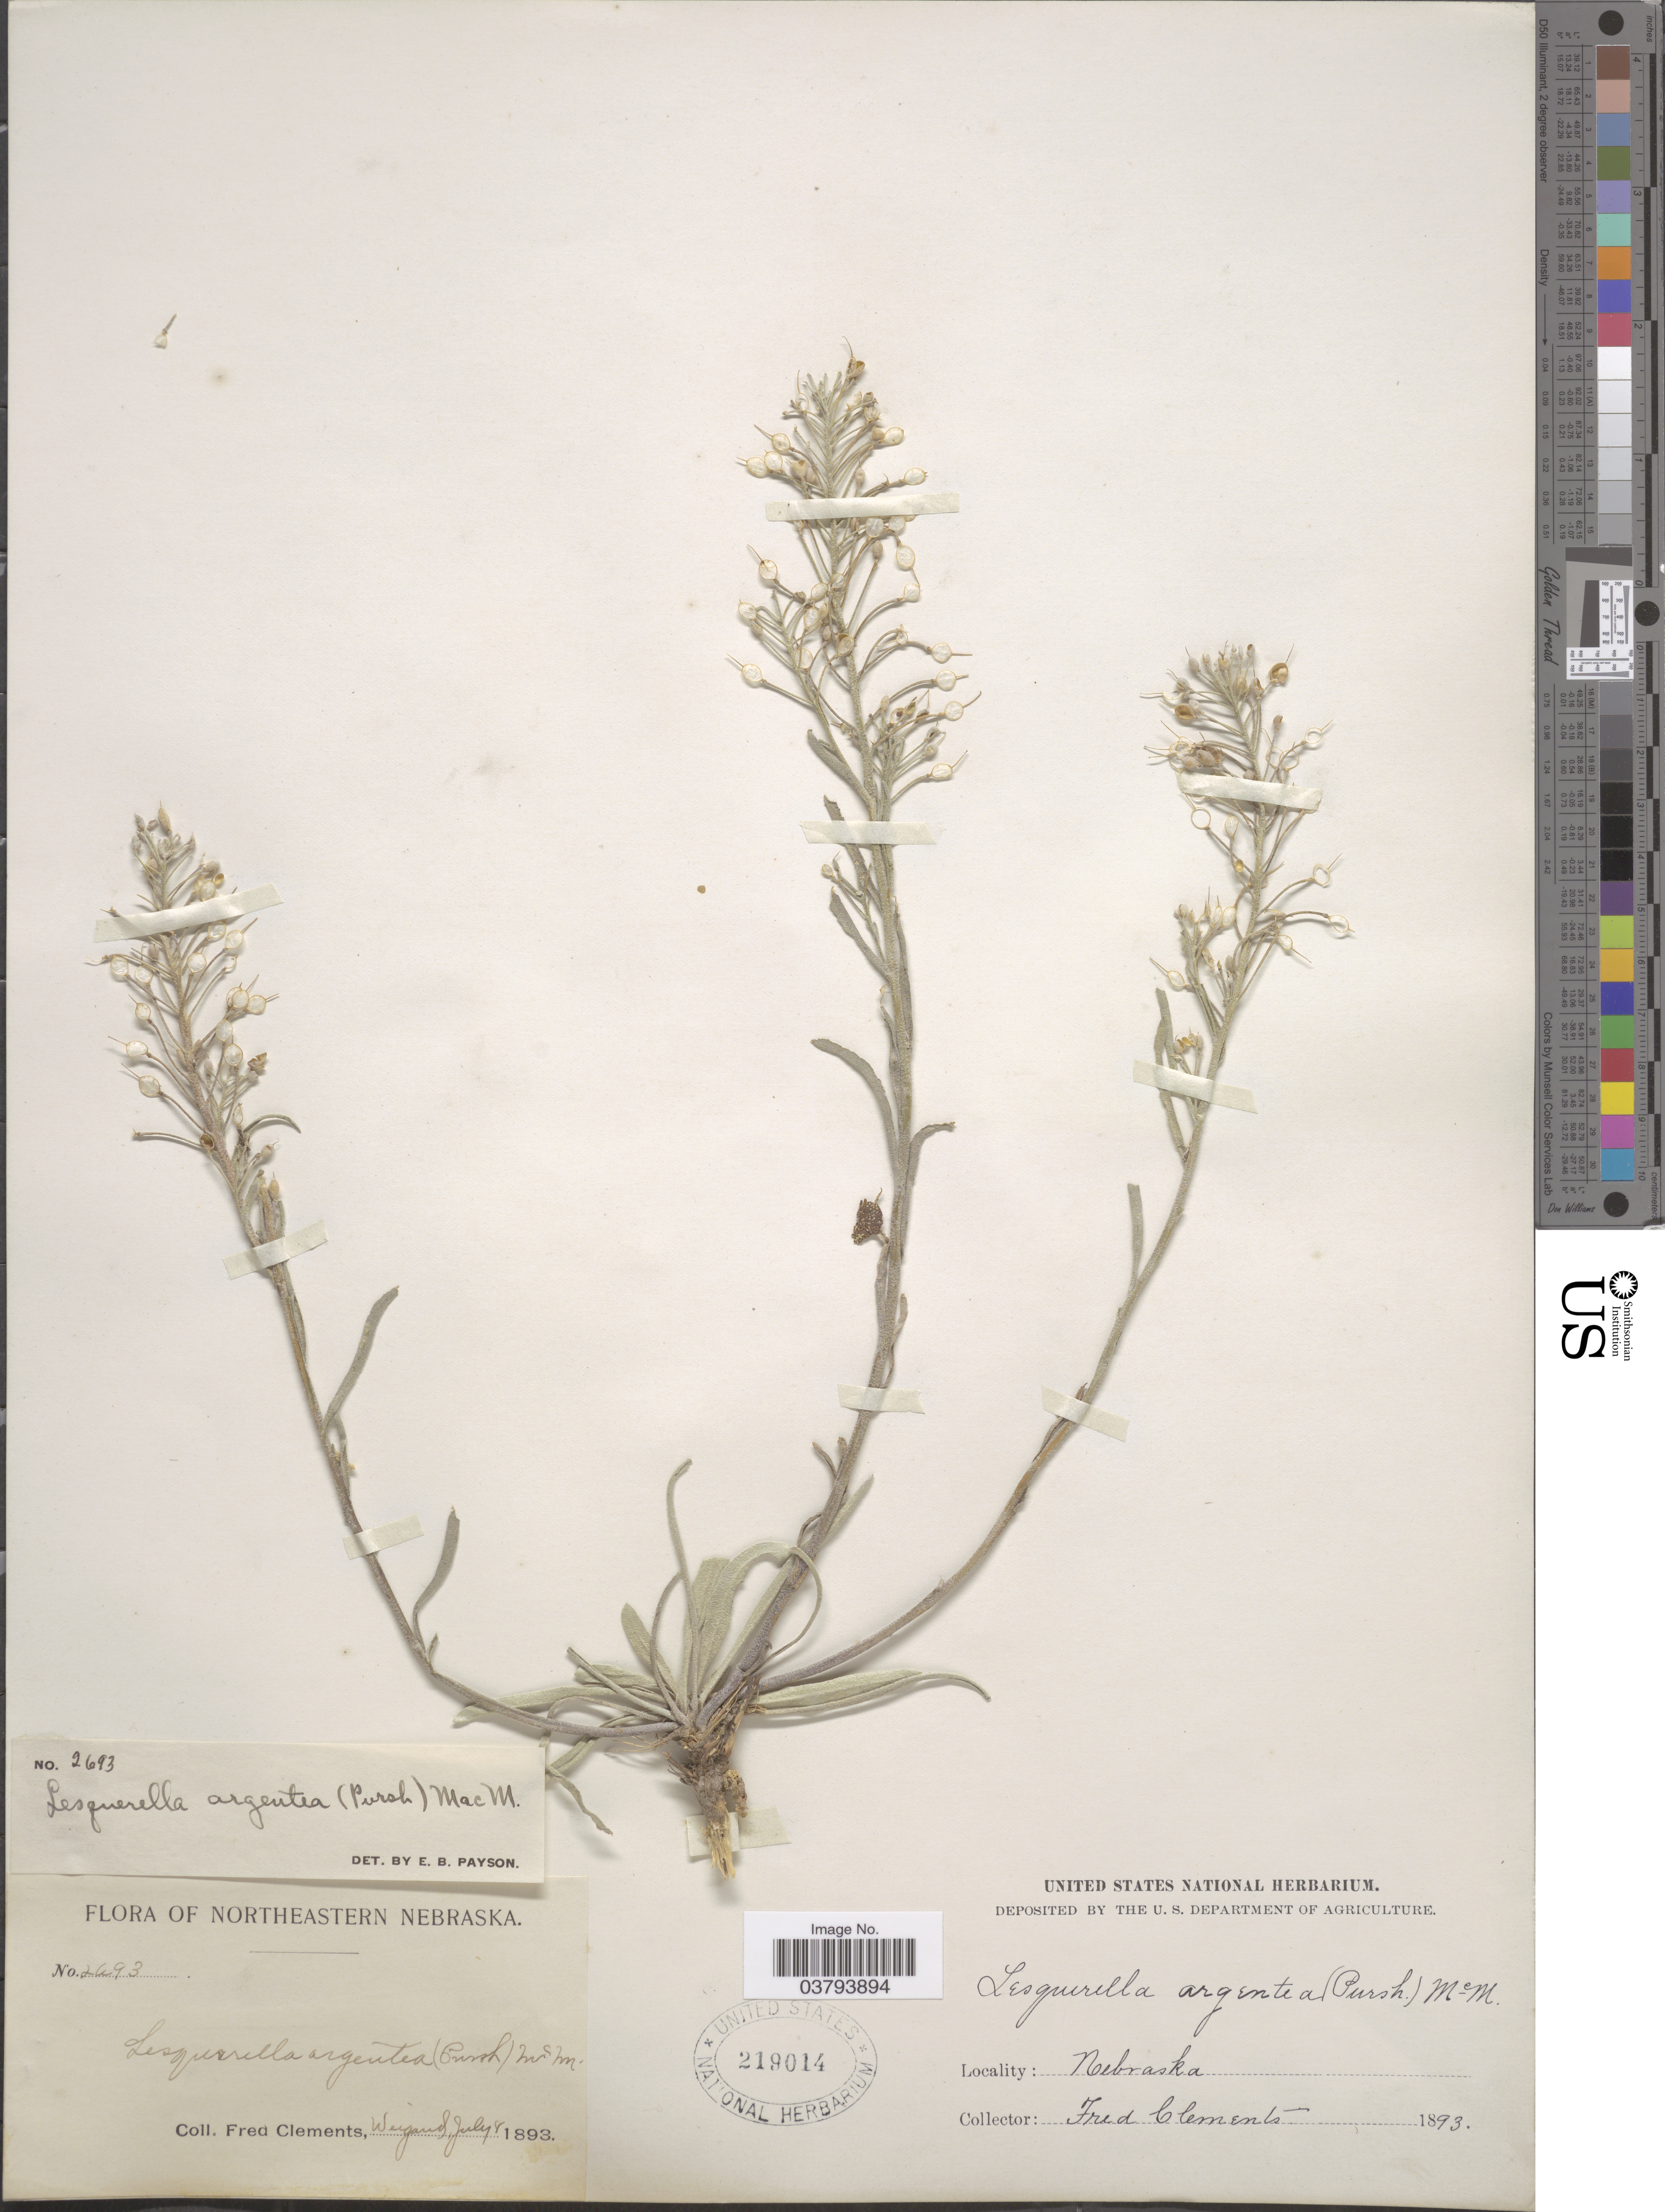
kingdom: Plantae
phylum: Tracheophyta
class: Magnoliopsida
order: Brassicales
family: Brassicaceae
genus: Lesquerella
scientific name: Lesquerella ludoviciana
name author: (Nutt.) S. Watson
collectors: F. Clements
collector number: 2693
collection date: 1893-07-08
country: United States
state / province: Nebraska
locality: Northeastern Nebraska. Weigand [unsure placement].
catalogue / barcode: US 219014